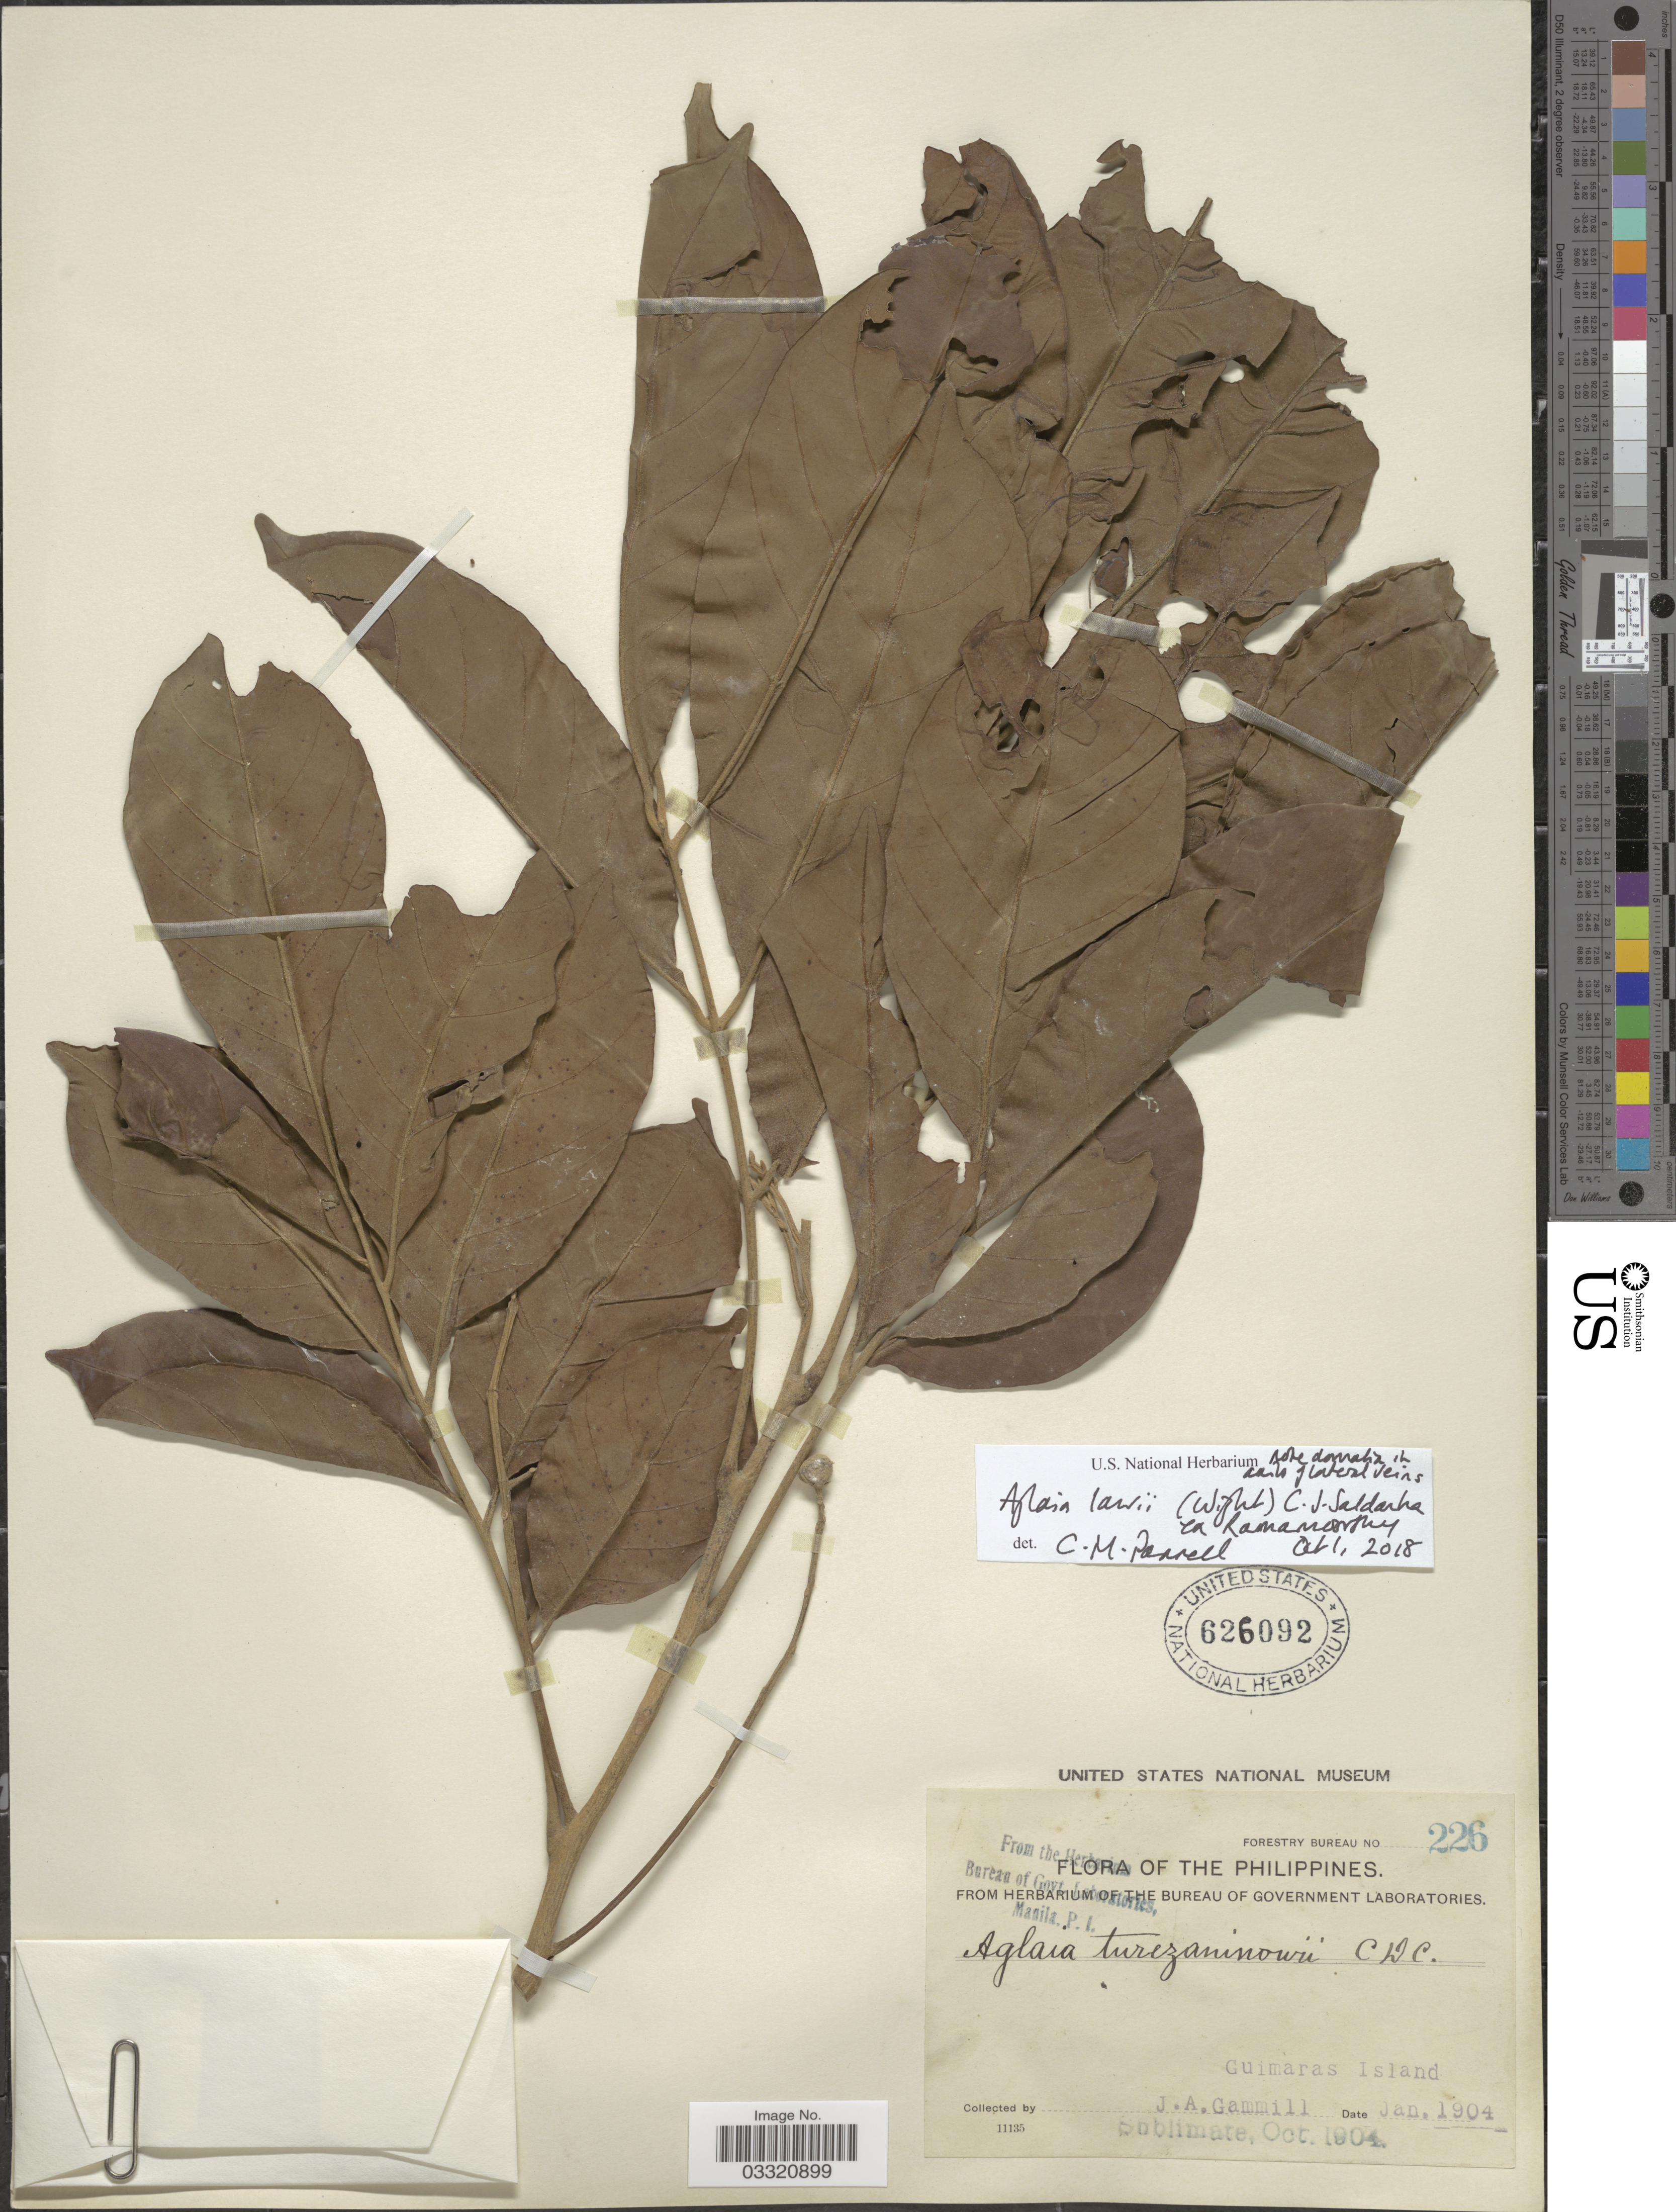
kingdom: Plantae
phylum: Tracheophyta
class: Magnoliopsida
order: Sapindales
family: Meliaceae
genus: Aglaia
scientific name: Aglaia lawii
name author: (Wight) C.J. Saldanha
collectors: J. Gammill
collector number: Forestry Bureau 226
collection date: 1904-01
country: Philippines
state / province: Western Visayas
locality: Guimaras Island.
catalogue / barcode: US 626092